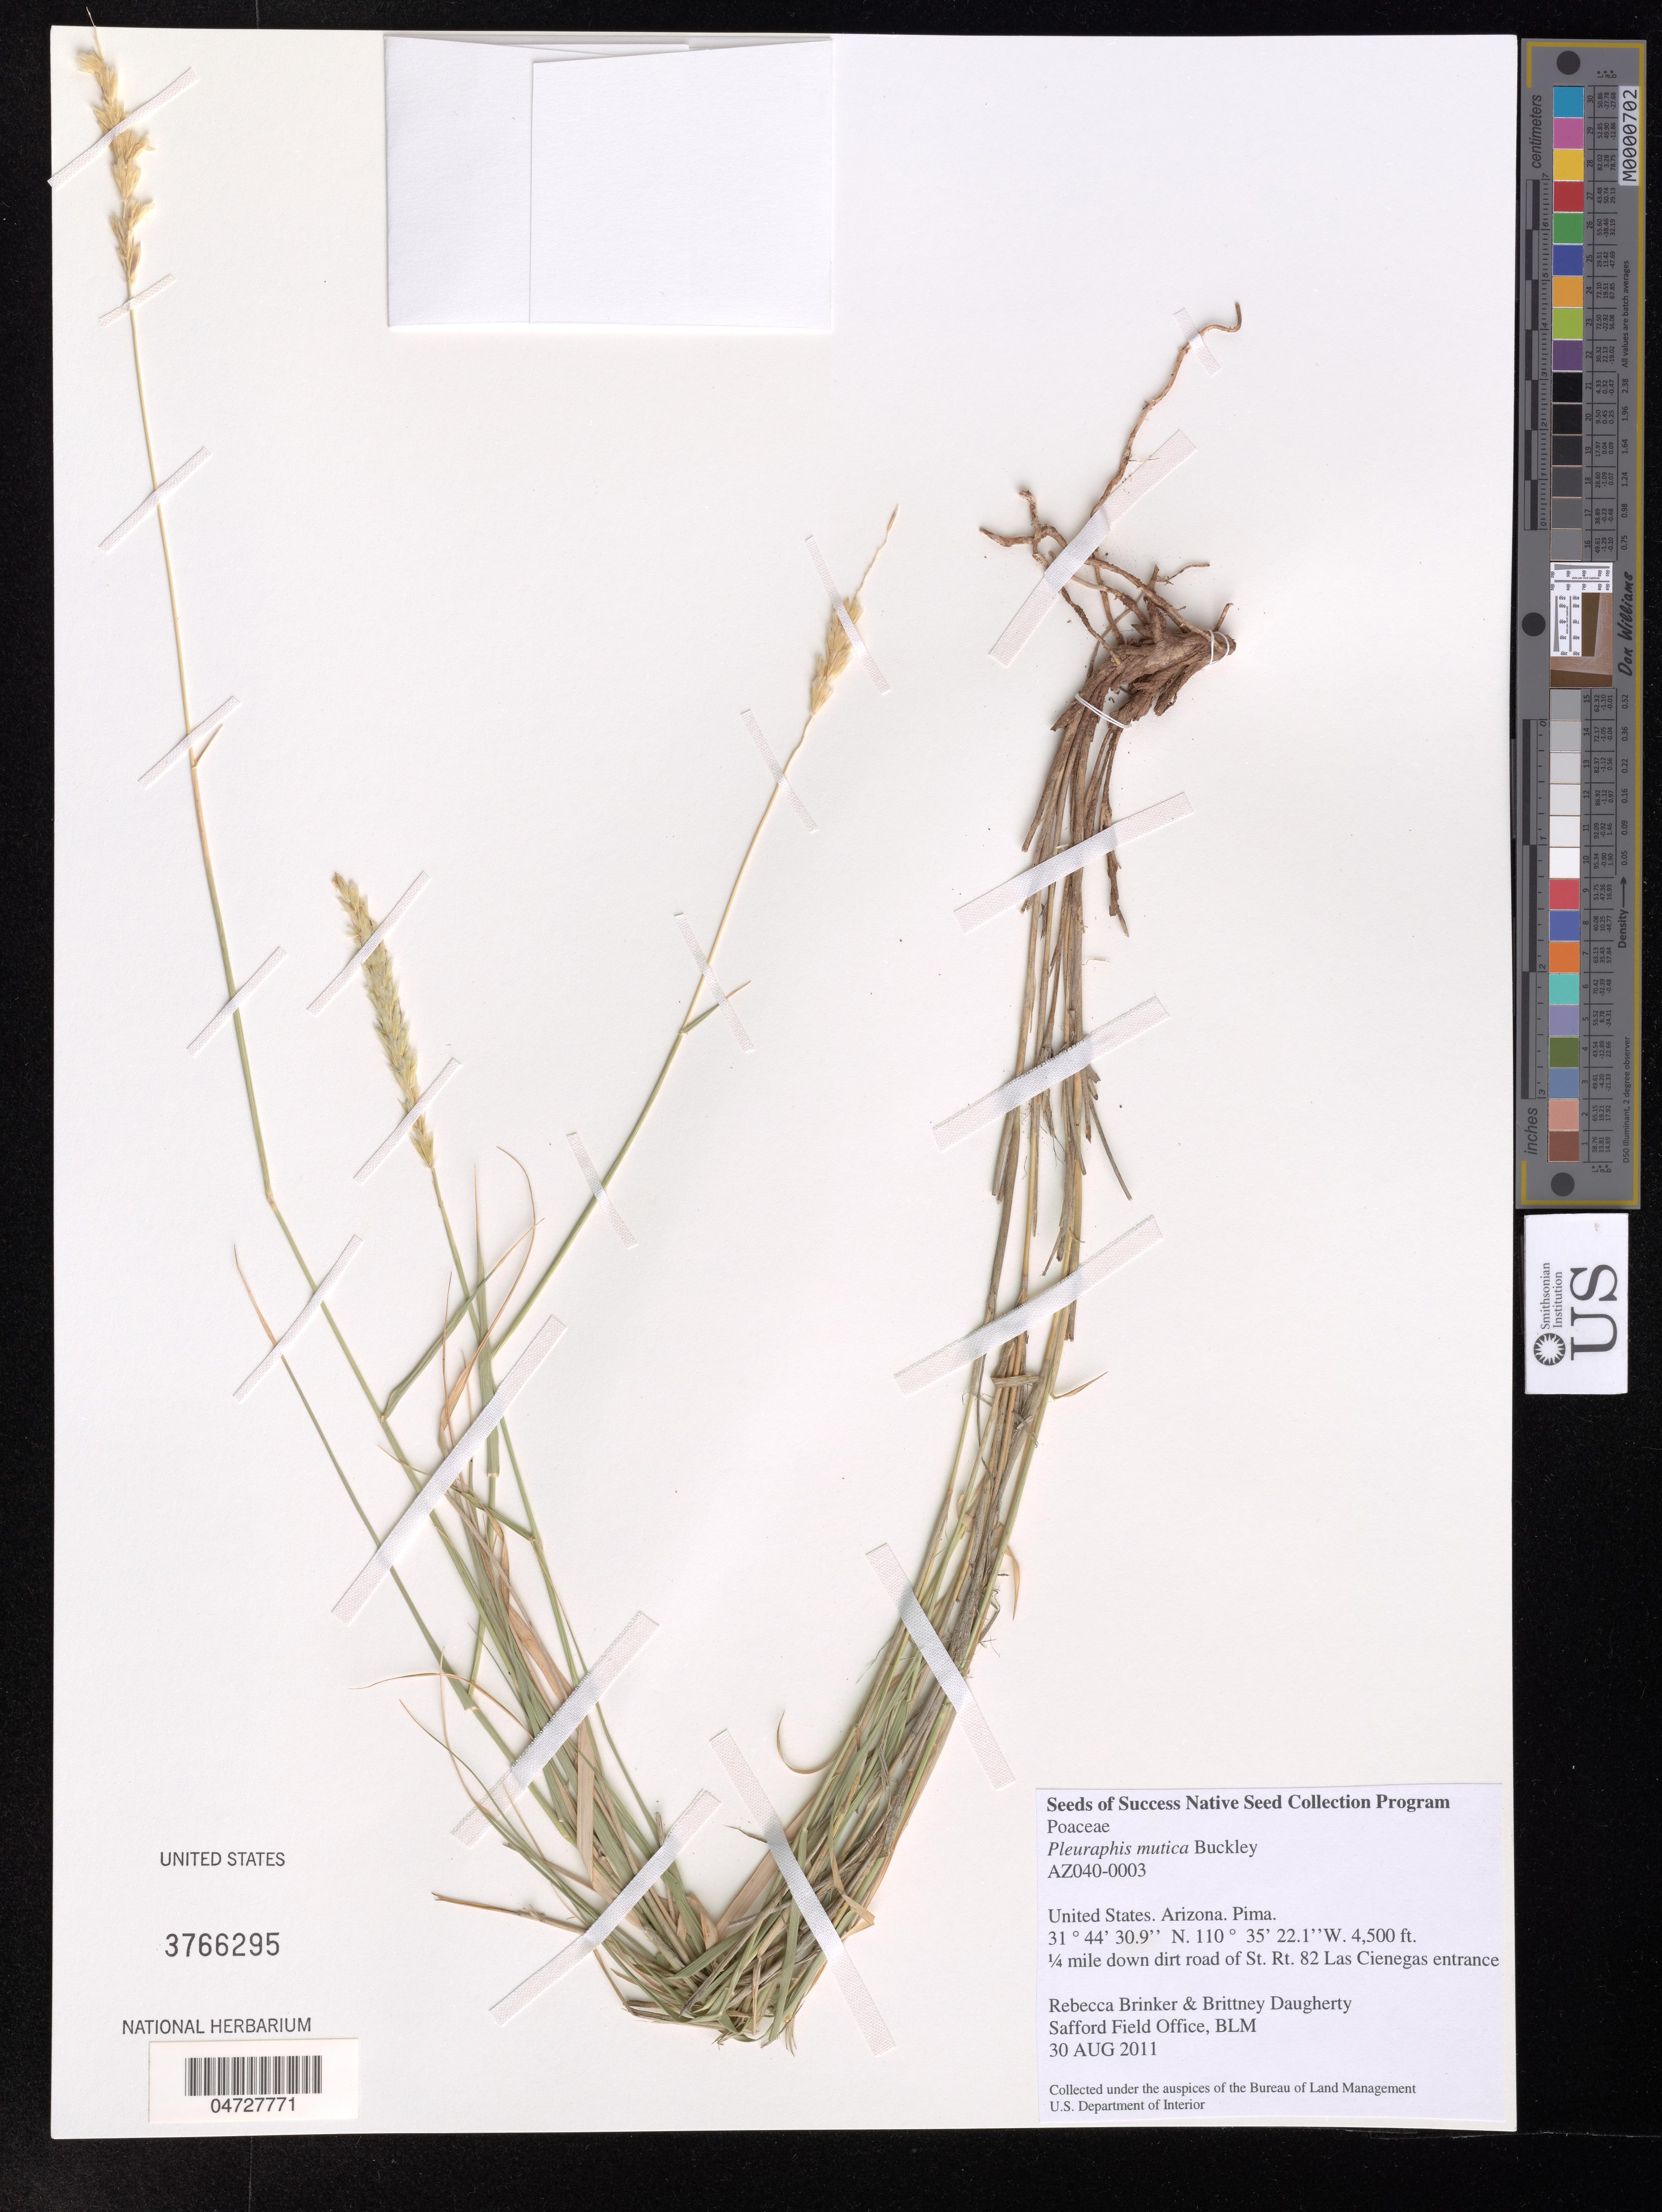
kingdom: Plantae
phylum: Tracheophyta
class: Liliopsida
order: Poales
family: Poaceae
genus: Pleuraphis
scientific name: Pleuraphis mutica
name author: Buckley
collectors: R. Brinker & B. Daugherty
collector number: AZ040-0003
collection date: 2011-08-30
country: United States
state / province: Arizona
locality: ¼ mile down dirt road of St. Rt. 82 Las Cienegeas entrance.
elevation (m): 1372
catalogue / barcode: US 3766295